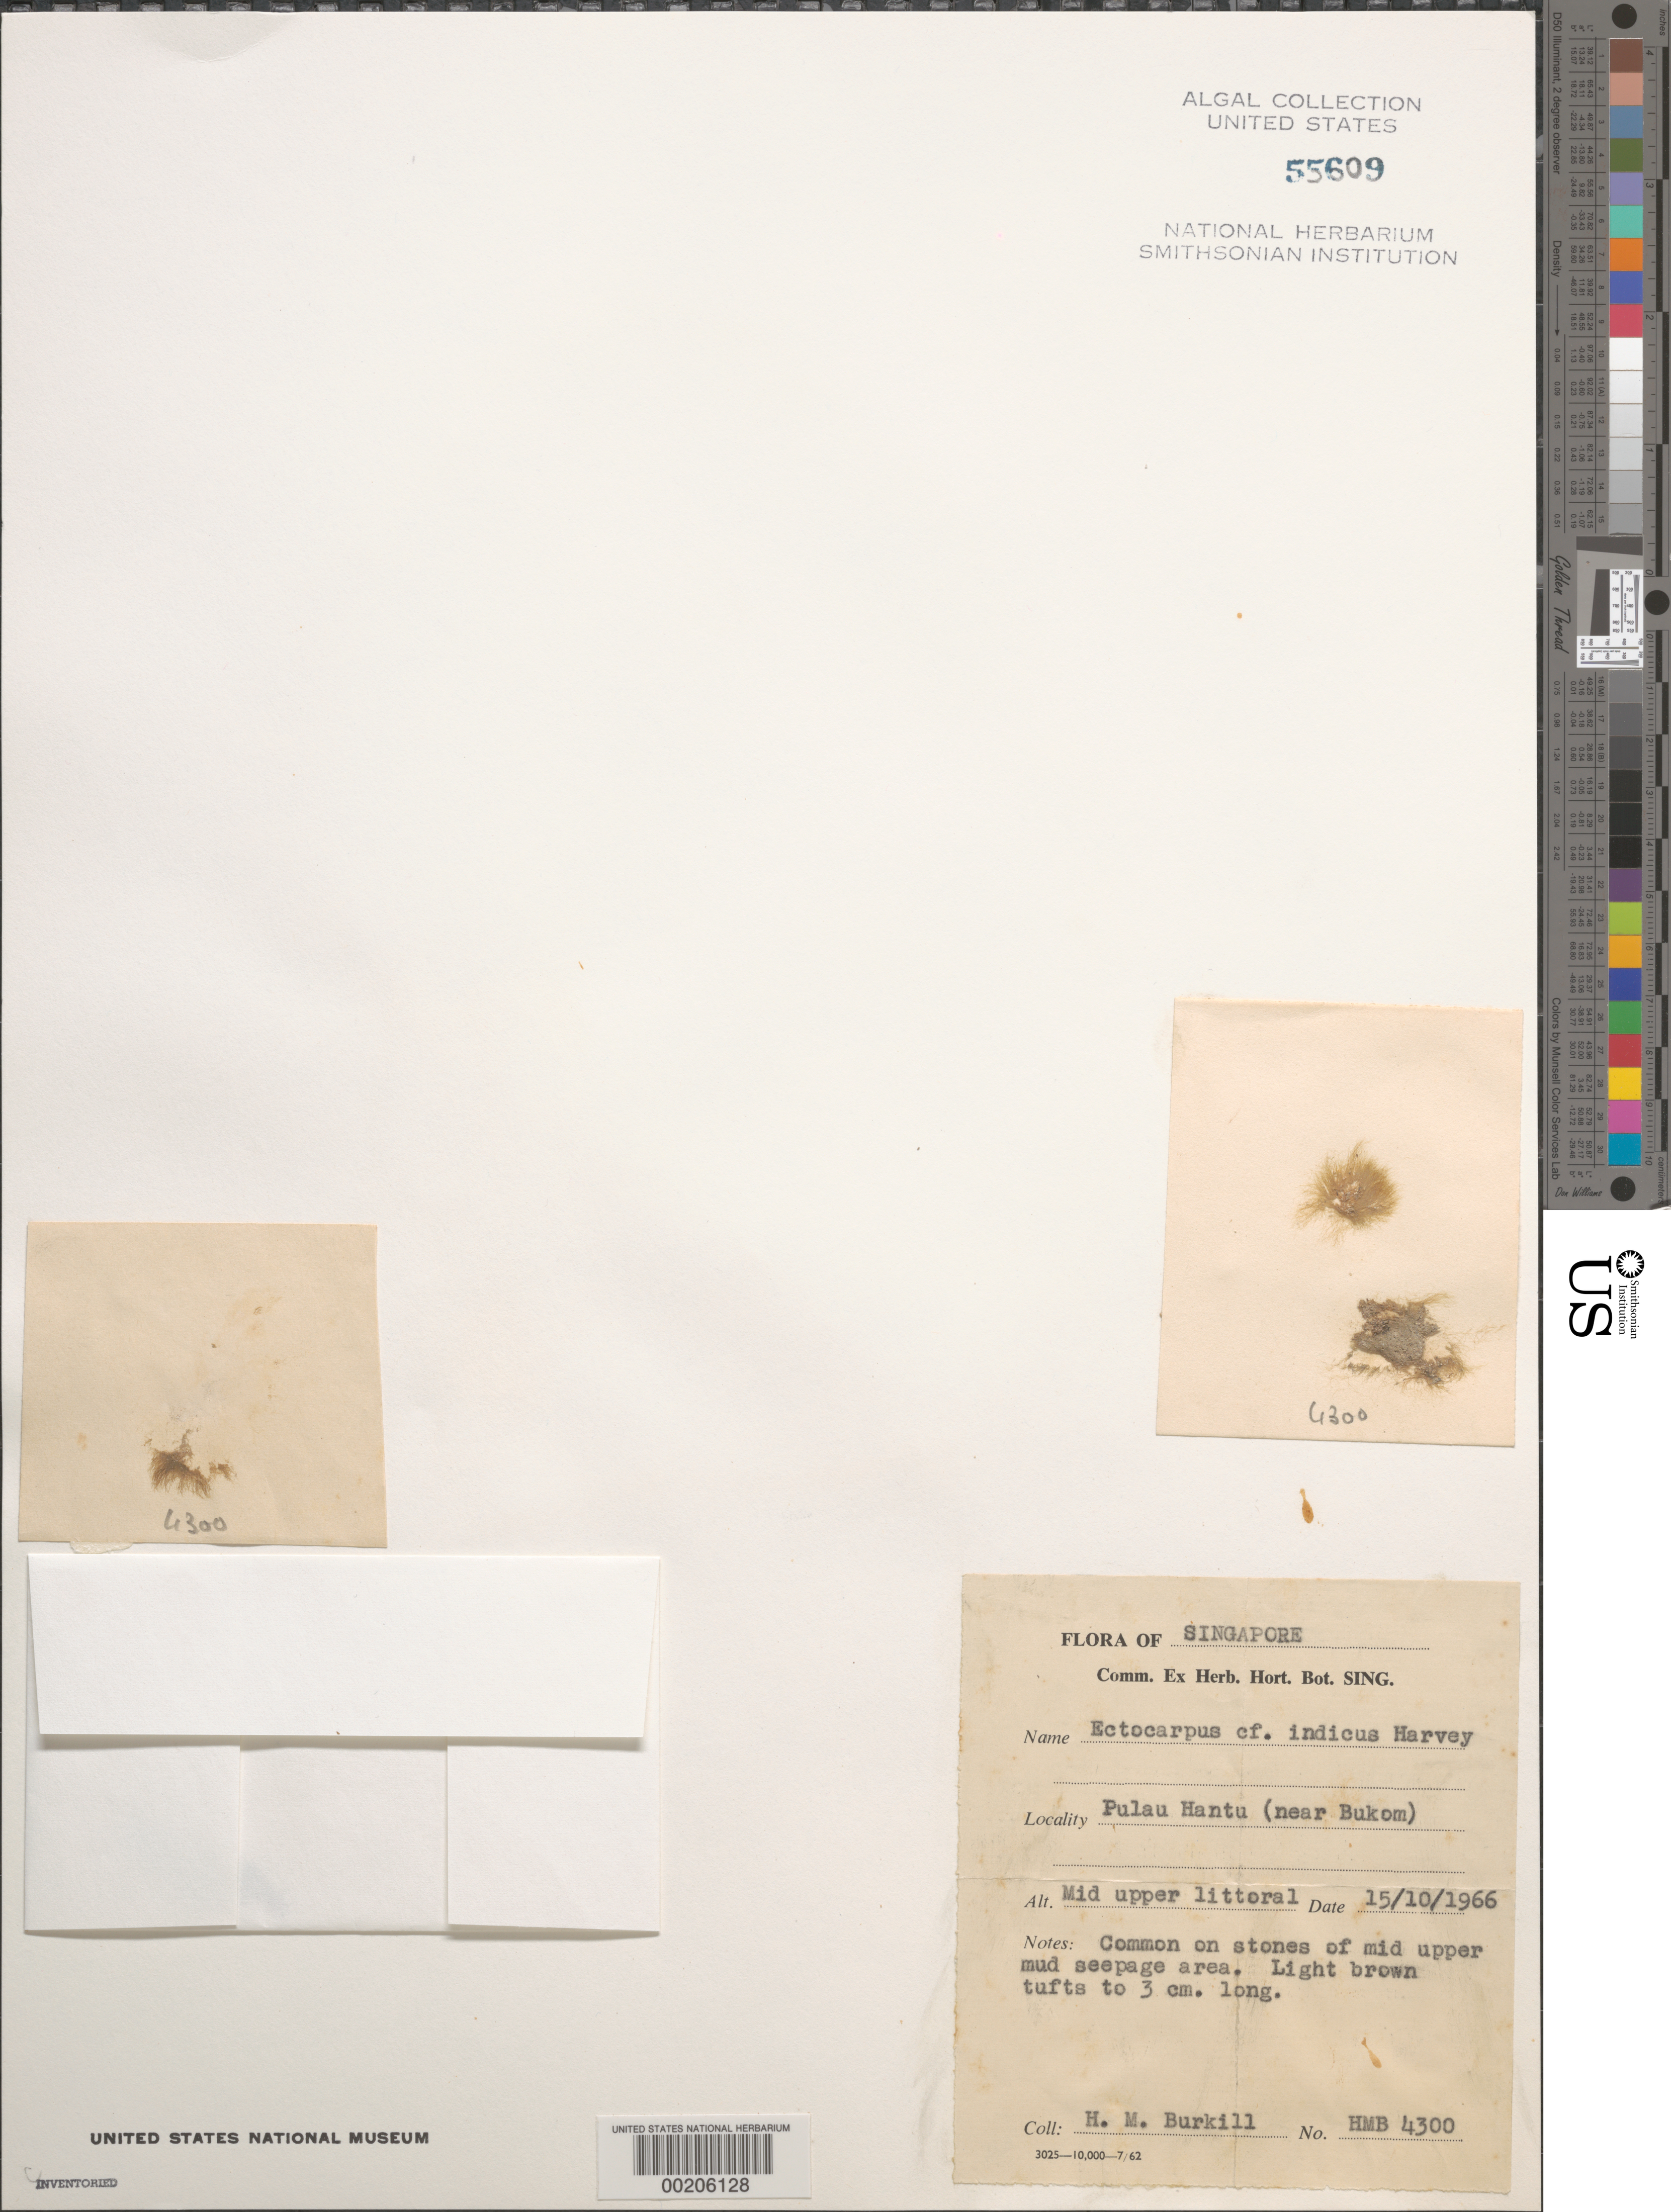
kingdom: Chromista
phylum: Ochrophyta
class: Phaeophyceae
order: Ectocarpales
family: Acinetosporaceae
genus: Feldmannia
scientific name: Feldmannia indica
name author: (O.G. Sond.) Womersley & A. Bailey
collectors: H. M. Burkill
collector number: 4300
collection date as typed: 15 Oct 1966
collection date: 1966-10-15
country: Singapore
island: Pulau Hantu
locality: Near Bukom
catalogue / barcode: US 55609